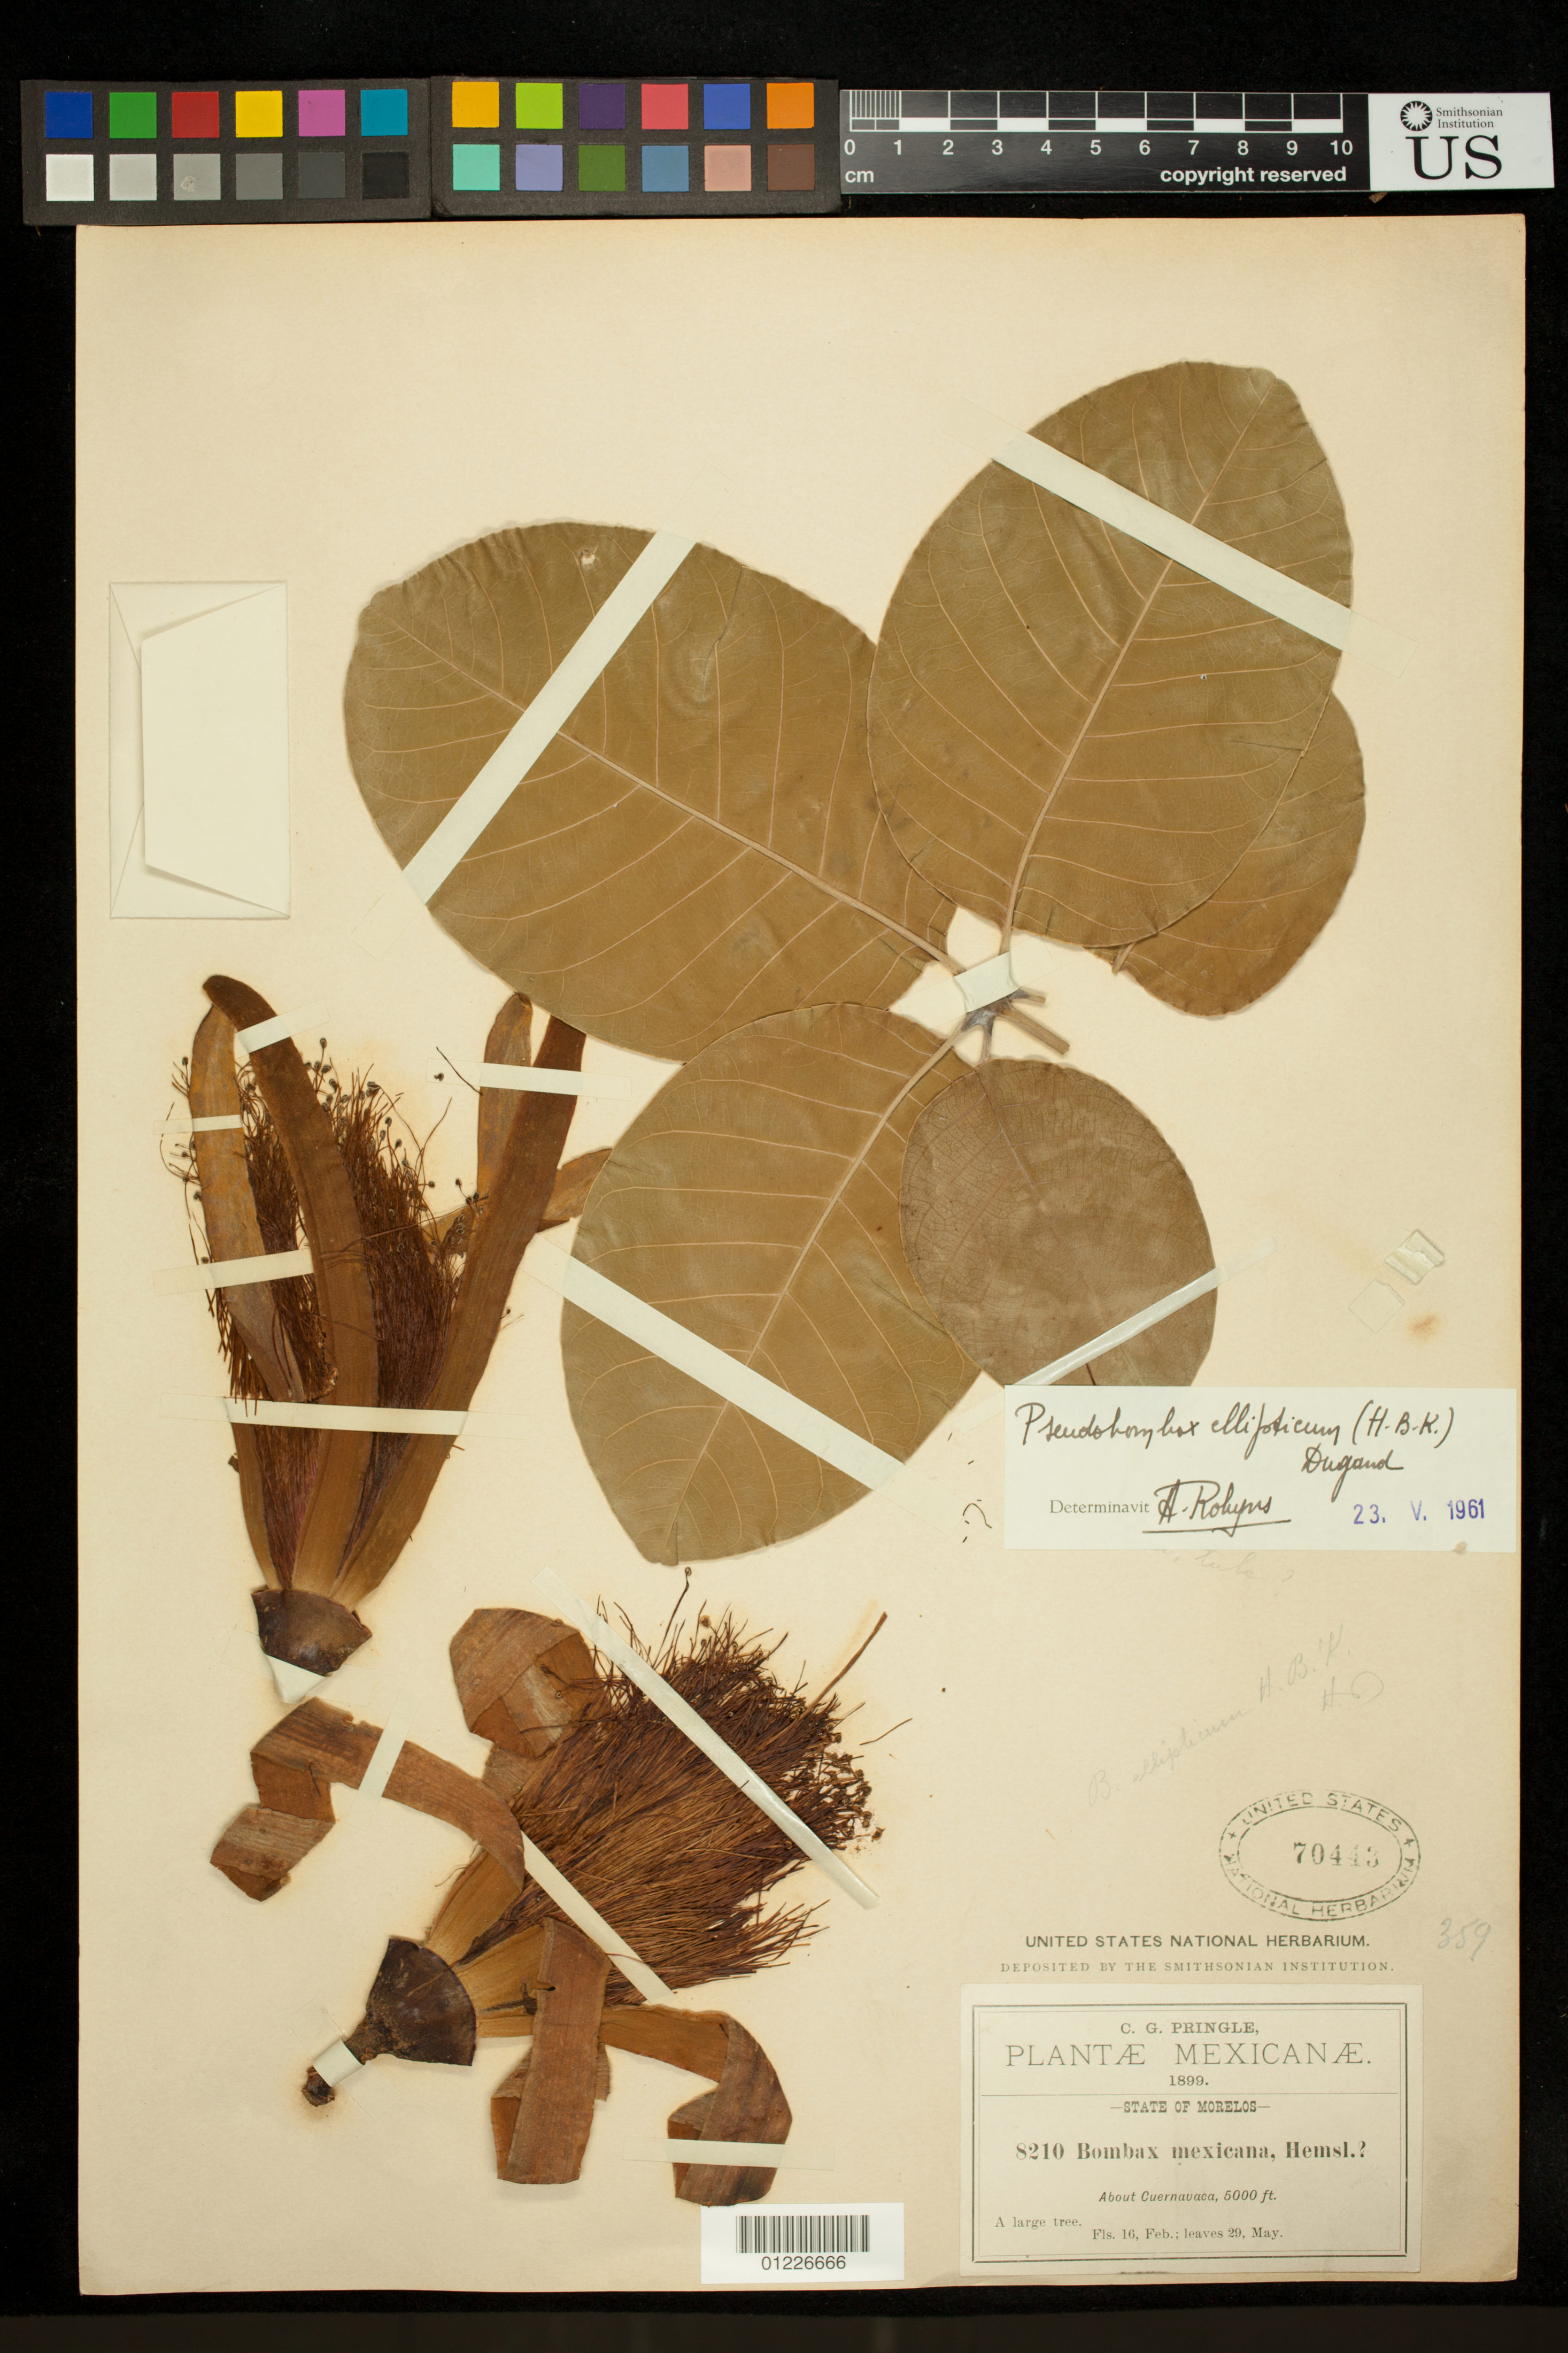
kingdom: Plantae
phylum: Tracheophyta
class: Magnoliopsida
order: Malvales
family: Malvaceae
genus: Pseudobombax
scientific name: Pseudobombax ellipticum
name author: (Kunth) Dugand G.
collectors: C. G. Pringle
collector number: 8210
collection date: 1899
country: Mexico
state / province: Morelos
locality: About Cuernavaca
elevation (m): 1524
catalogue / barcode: US 70443